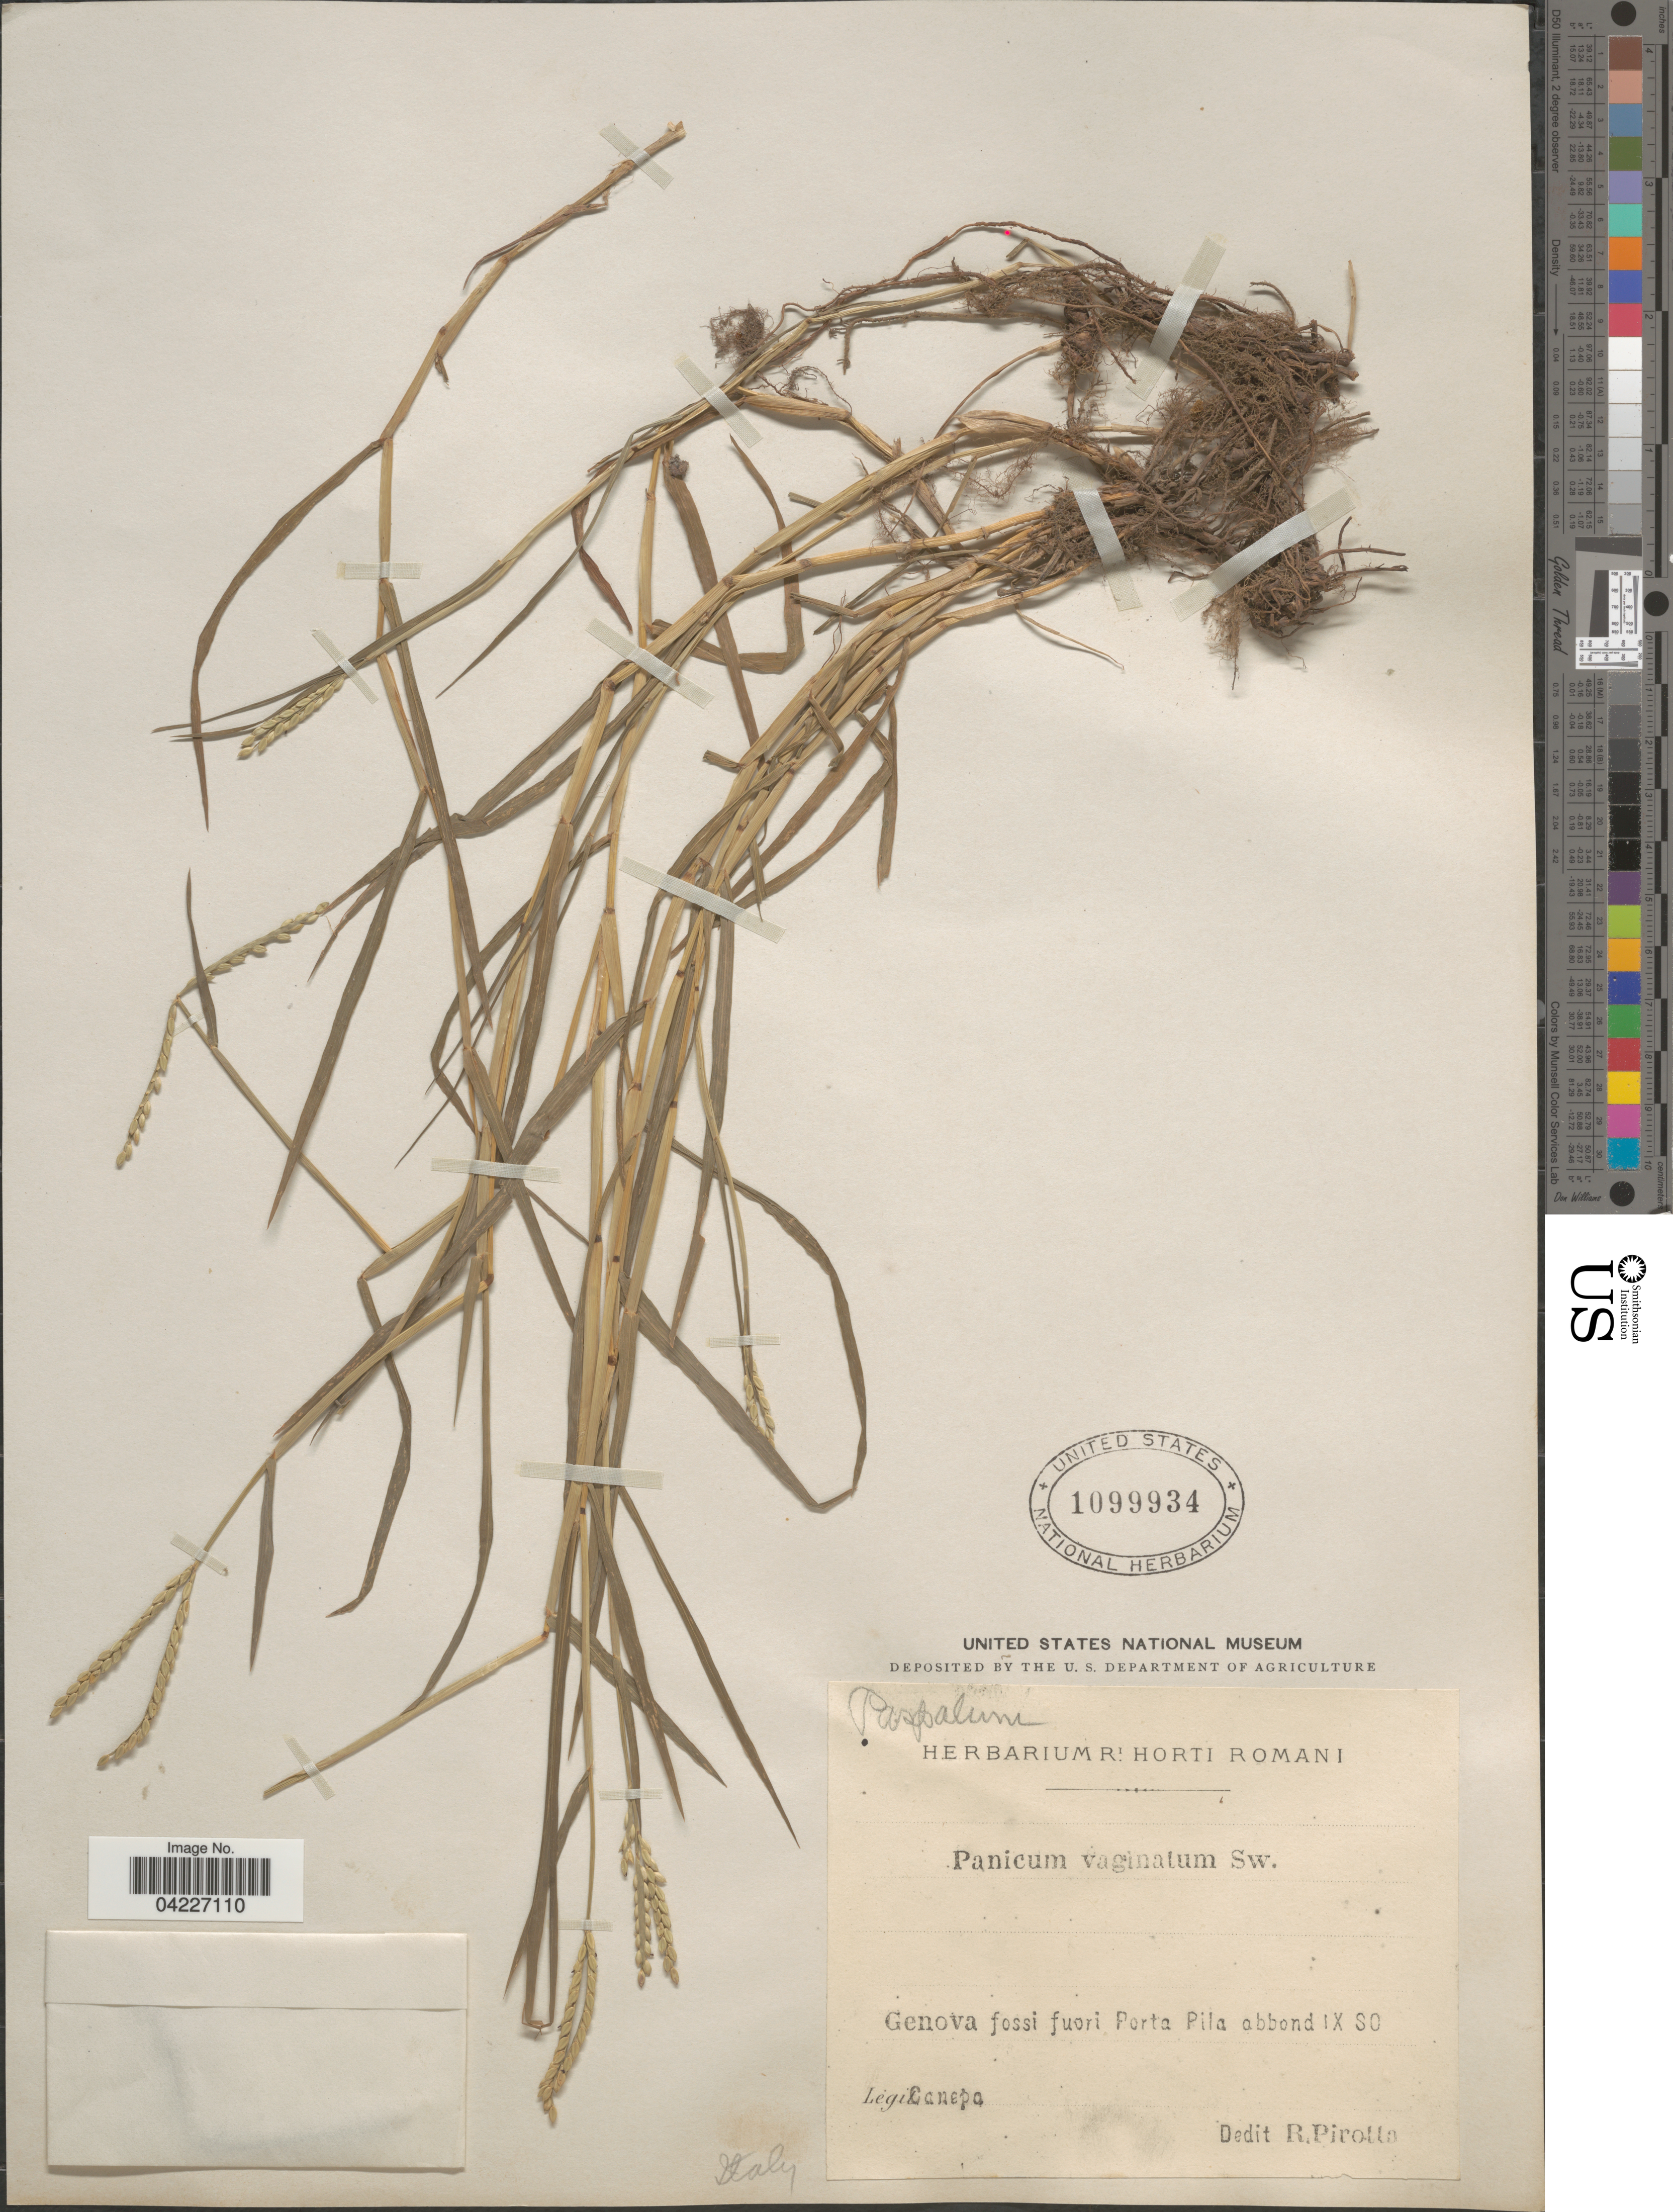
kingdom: Plantae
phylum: Tracheophyta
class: Liliopsida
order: Poales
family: Poaceae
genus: Paspalum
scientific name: Paspalum distichum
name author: L.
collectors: Canepa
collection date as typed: Transcribed d/m/y: /9/80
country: Italy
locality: Genova fossi fuori Porta Pila.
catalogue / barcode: US 1099934